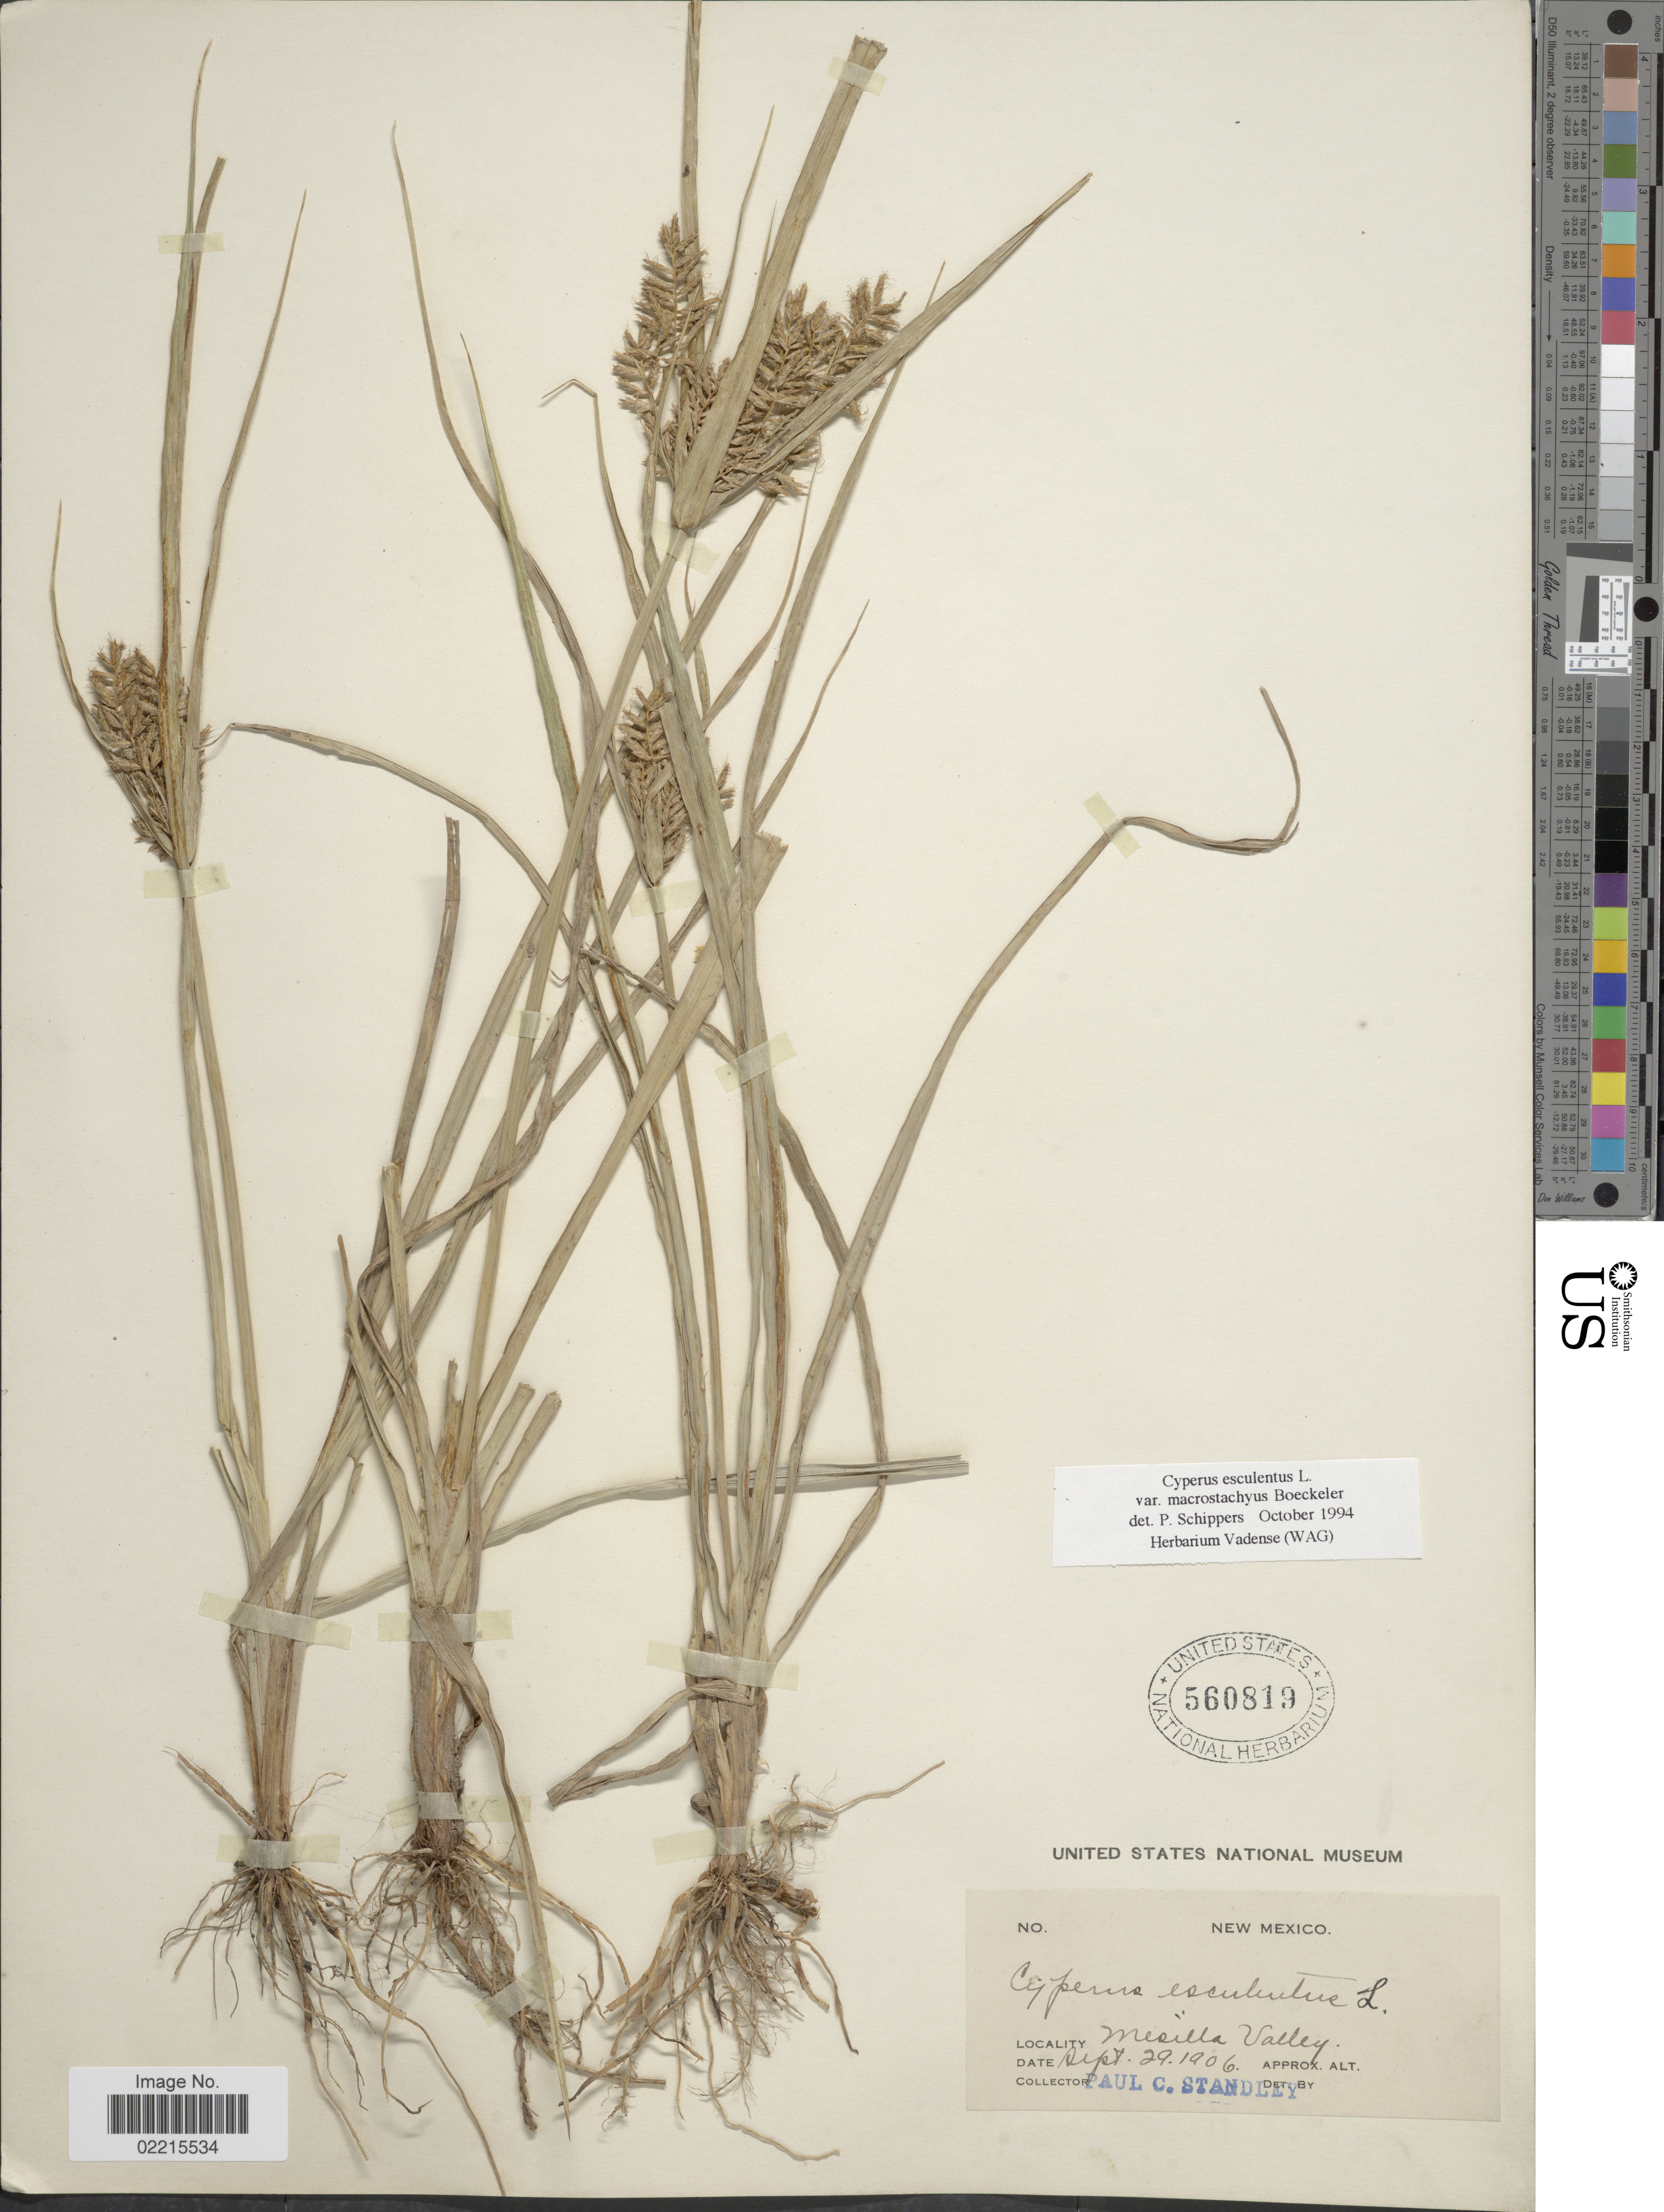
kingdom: Plantae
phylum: Tracheophyta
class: Liliopsida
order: Poales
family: Cyperaceae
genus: Cyperus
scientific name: Cyperus esculentus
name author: L.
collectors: P. C. Standley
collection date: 1906-09-29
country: United States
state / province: New Mexico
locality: Mesilla Valley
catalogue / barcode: US 560819